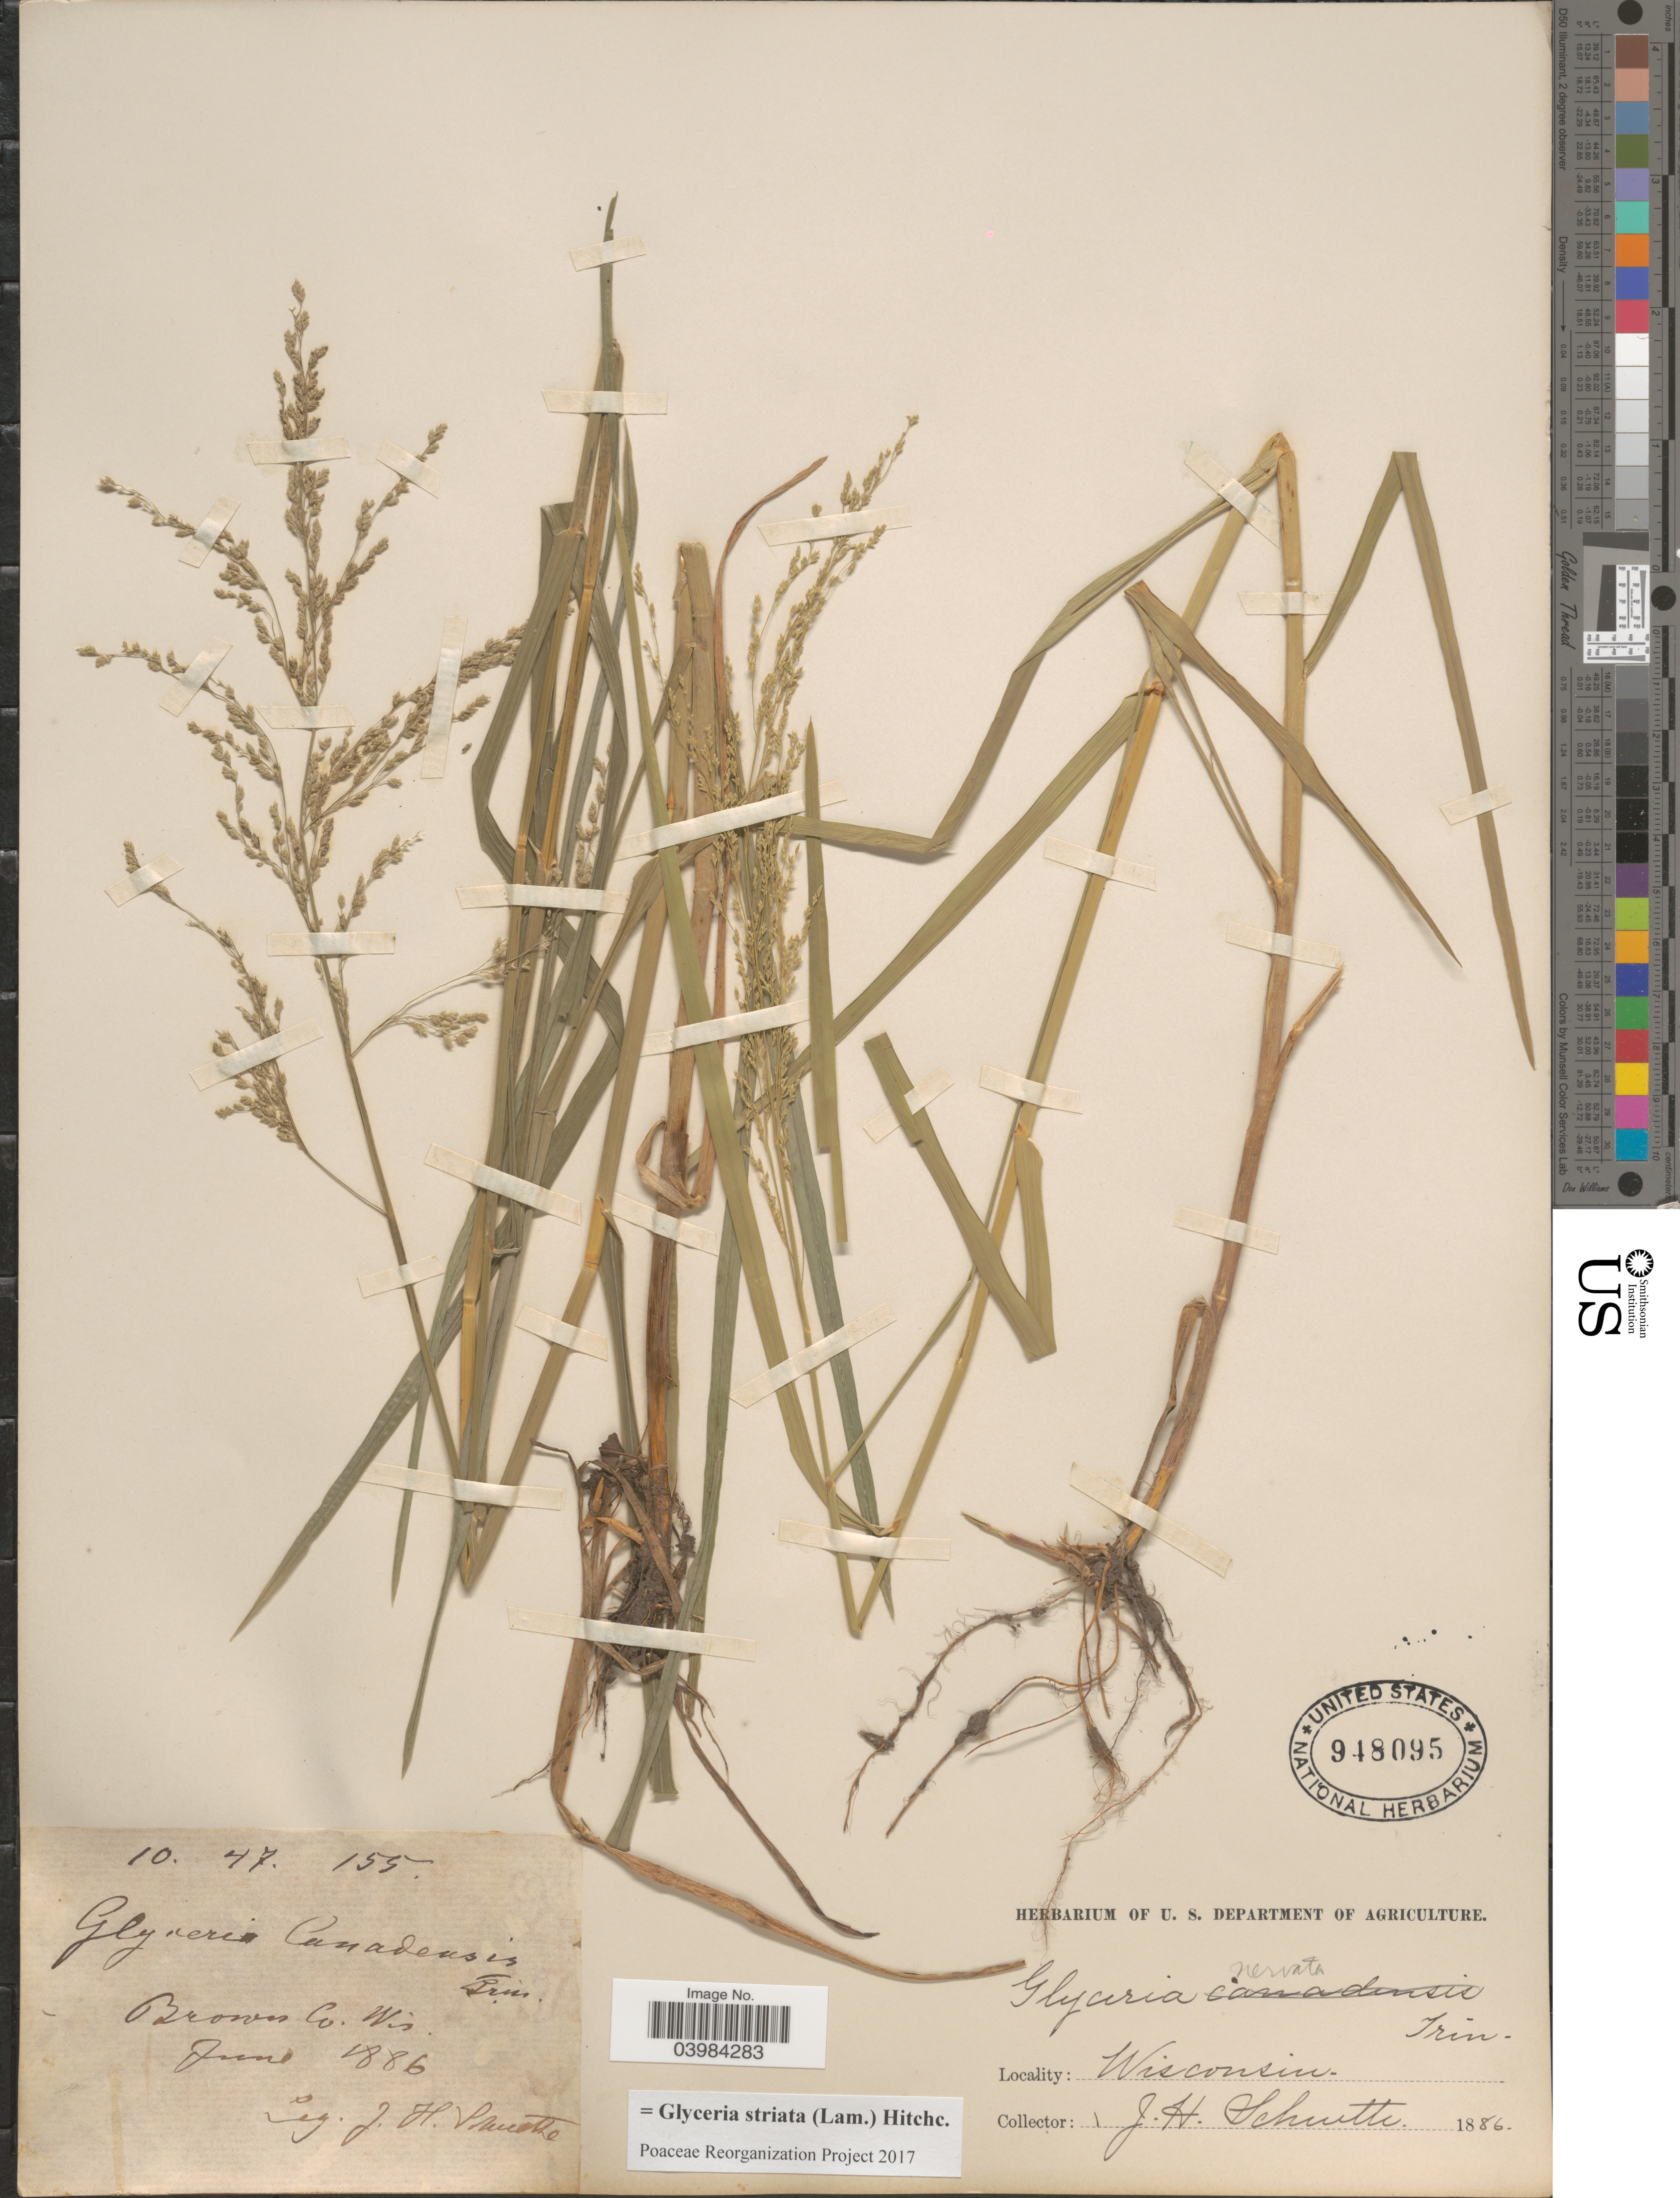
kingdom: Plantae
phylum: Tracheophyta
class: Liliopsida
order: Poales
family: Poaceae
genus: Glyceria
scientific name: Glyceria striata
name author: (Lam.) Hitchc.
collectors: J. H. Schuette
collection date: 1886-06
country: United States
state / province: Wisconsin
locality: Brown Co.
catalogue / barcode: US 948095